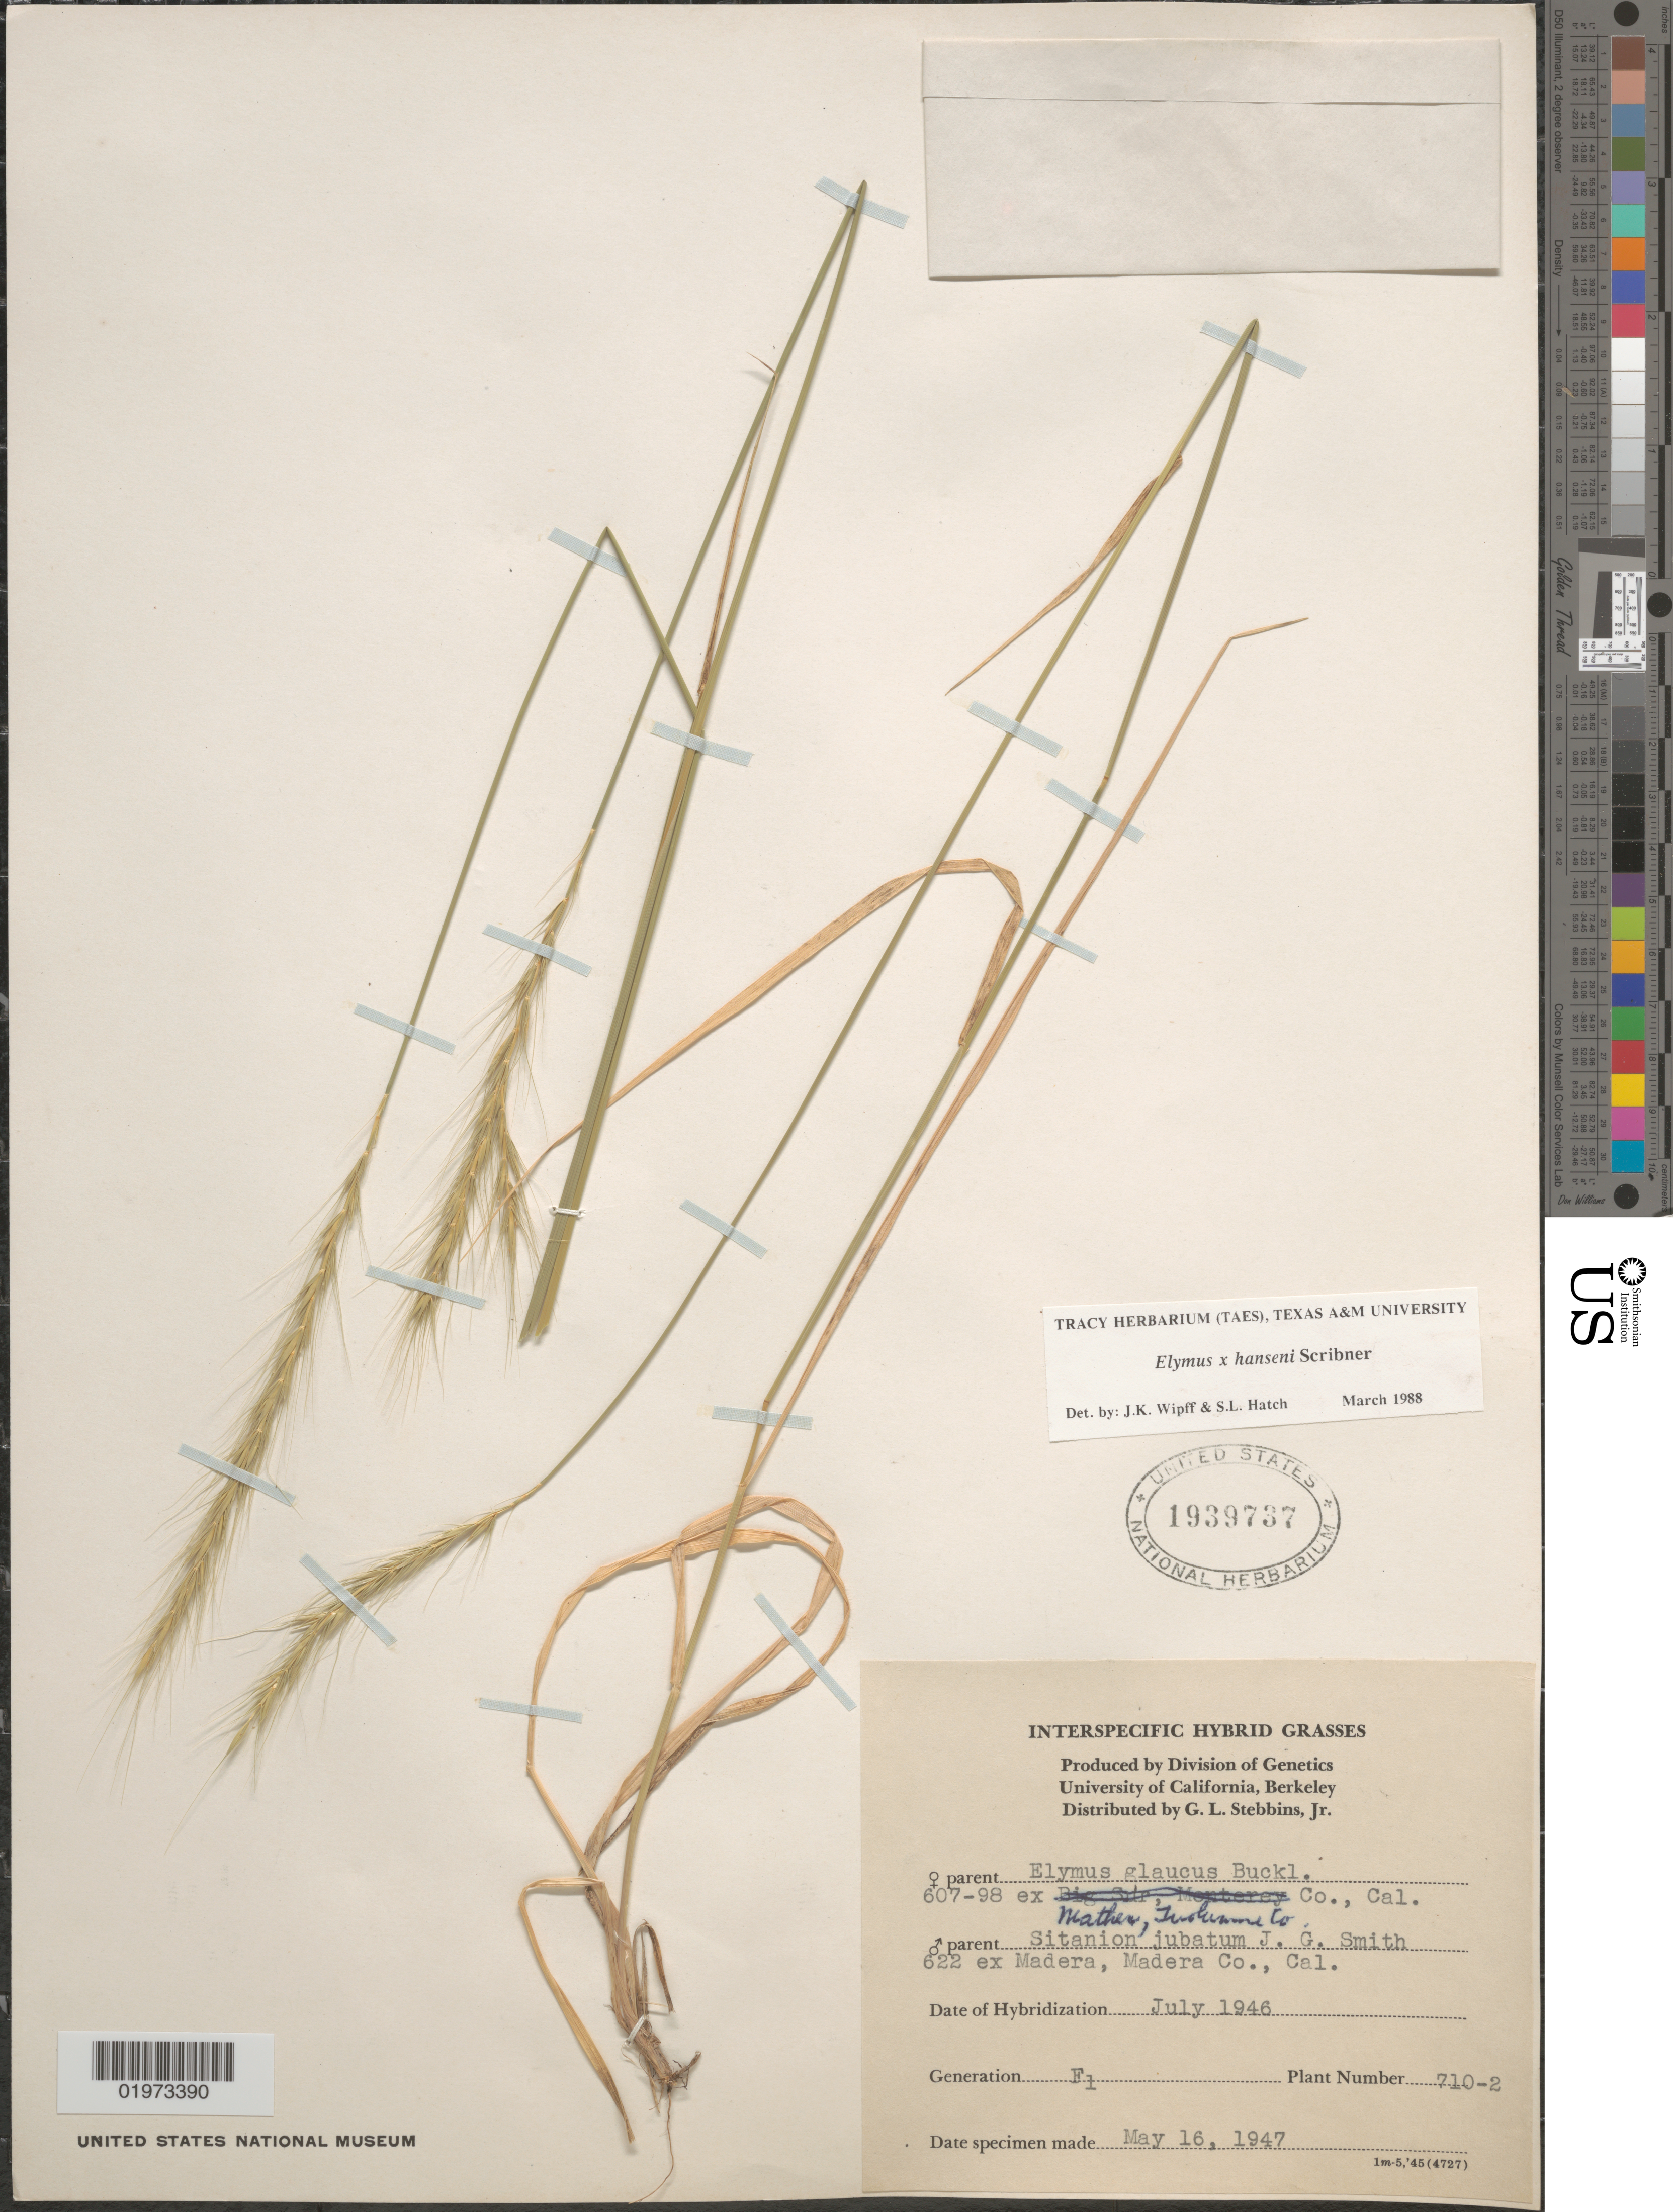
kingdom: Plantae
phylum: Tracheophyta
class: Liliopsida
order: Poales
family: Poaceae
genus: Elymus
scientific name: Elymus x hansenii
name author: Scribn.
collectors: G. L. Stebbins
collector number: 710-2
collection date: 1947-05-16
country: United States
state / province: California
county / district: Alameda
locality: University of California, Berkeley.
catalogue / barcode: US 1939737